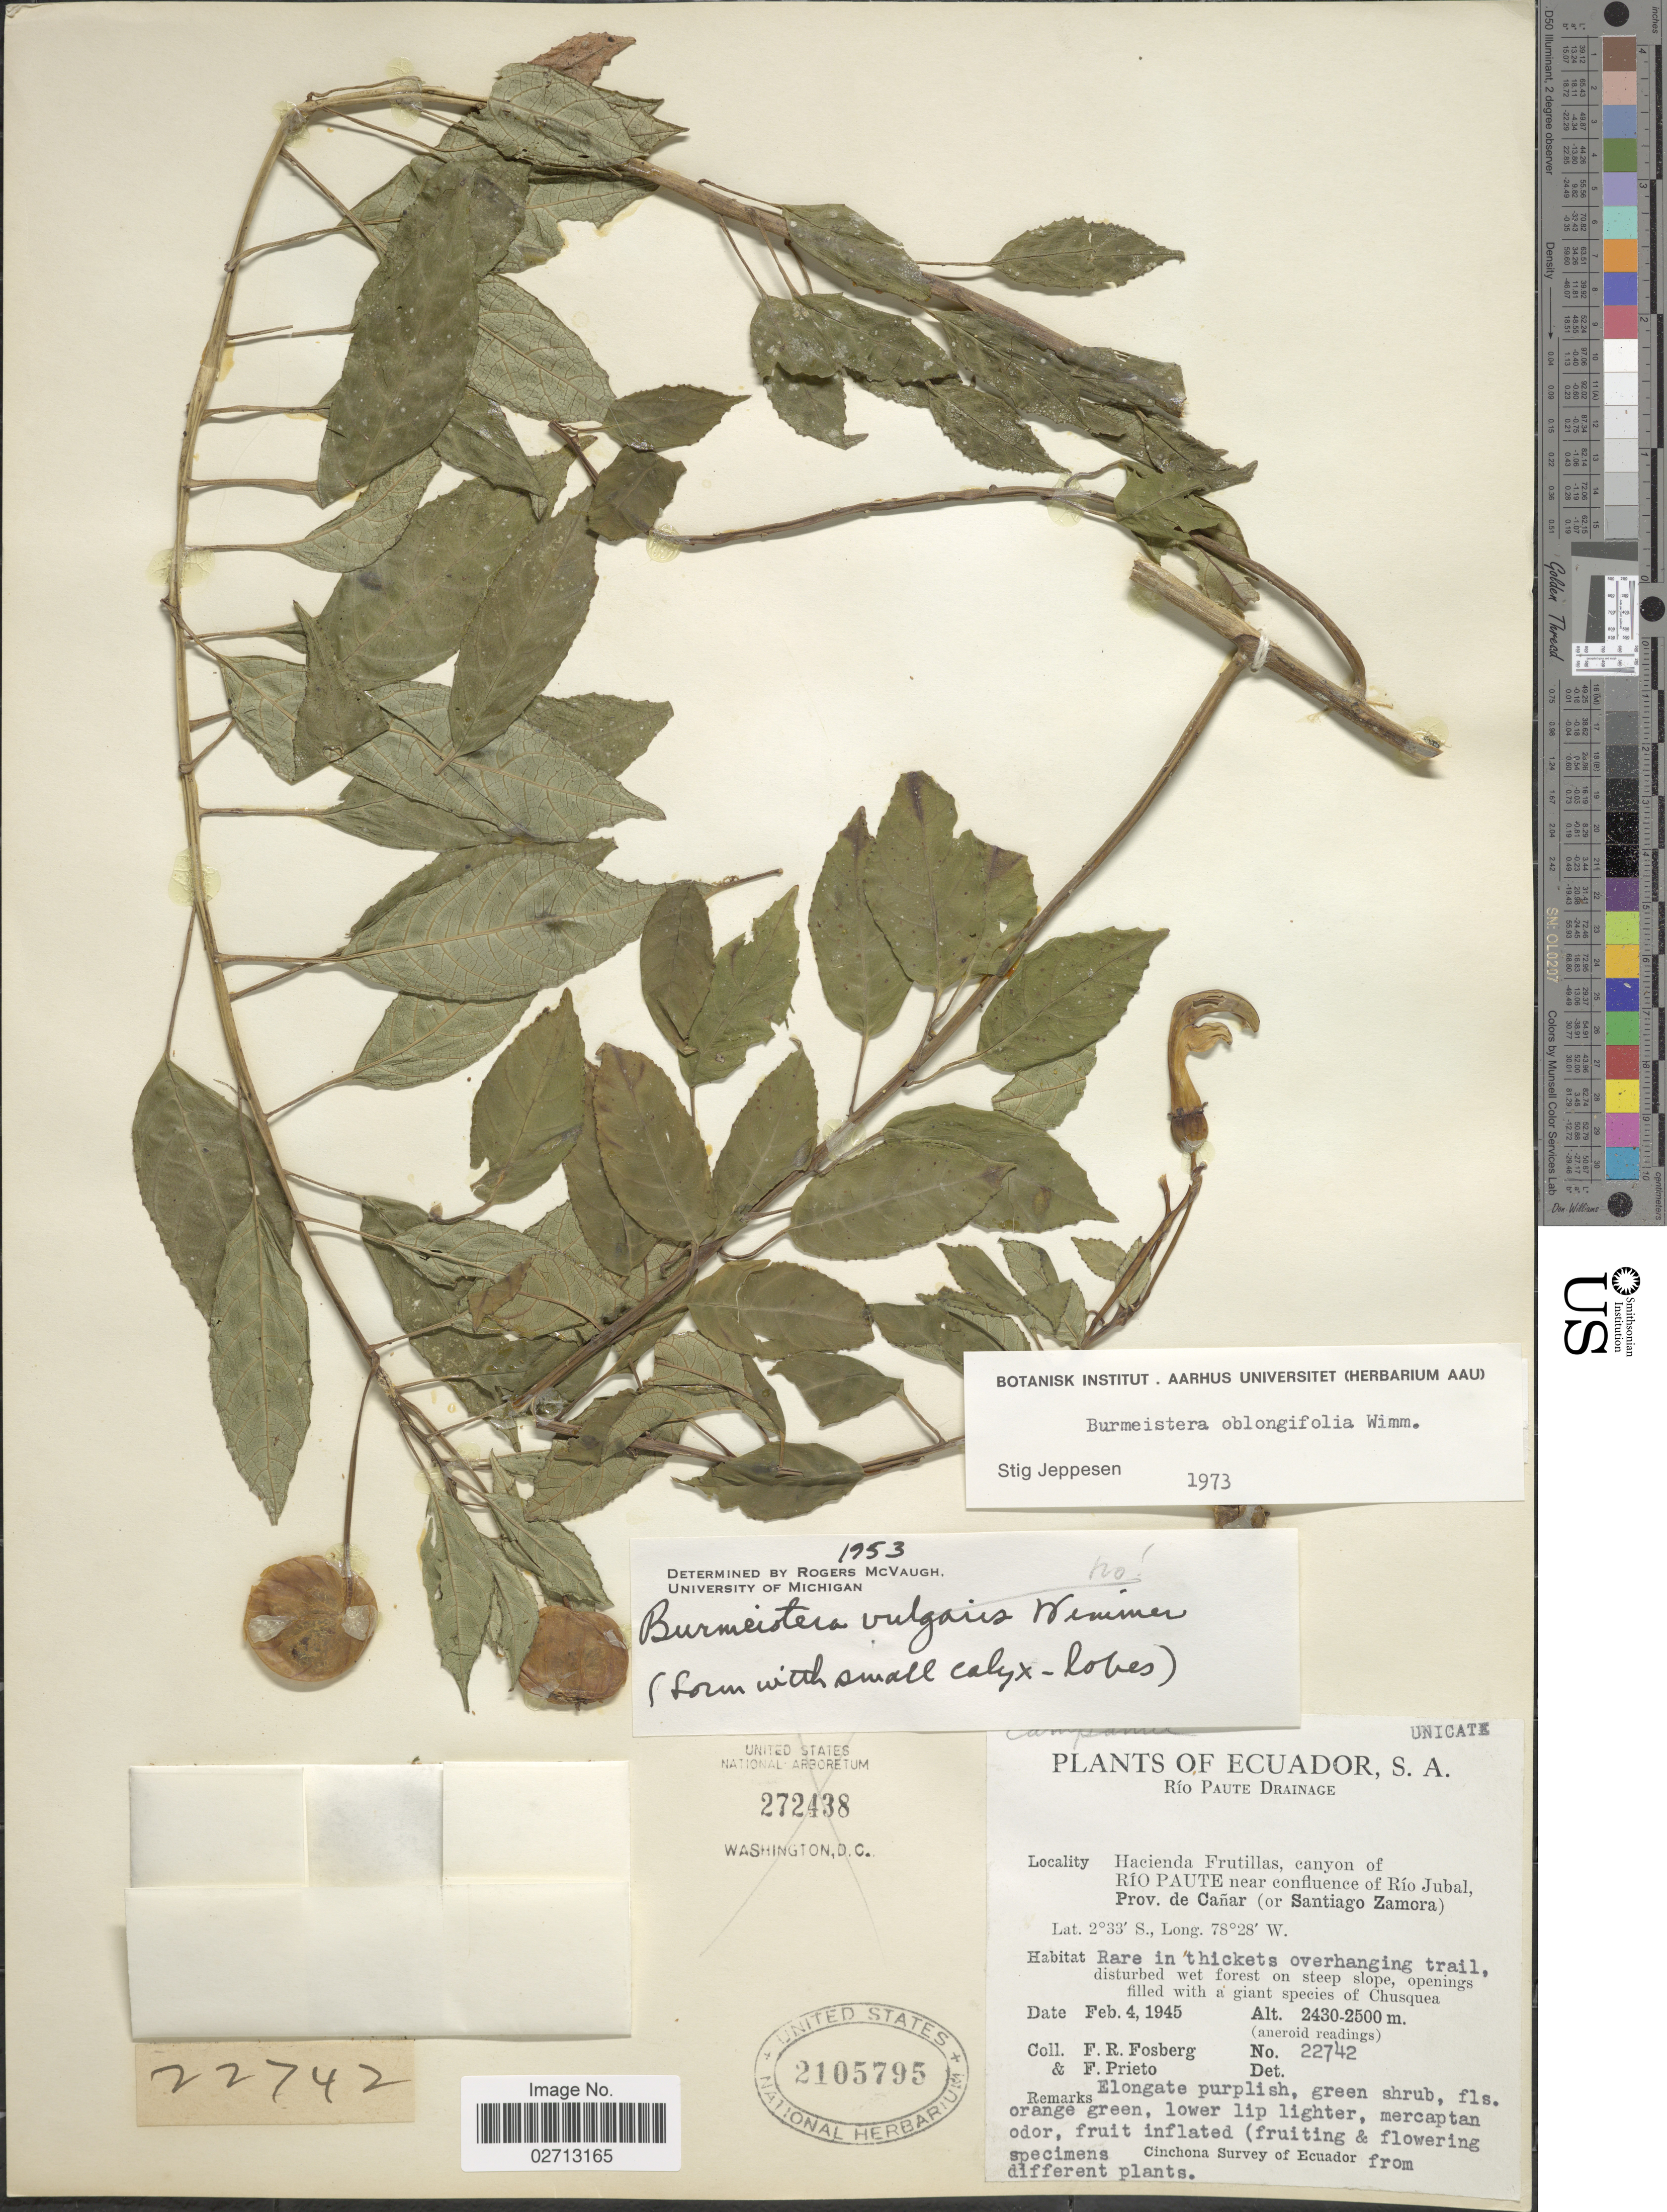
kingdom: Plantae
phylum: Tracheophyta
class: Magnoliopsida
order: Asterales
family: Campanulaceae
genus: Burmeistera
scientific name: Burmeistera oblongifolia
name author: E. Wimm.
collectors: F. R. Fosberg & F. Prieto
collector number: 22742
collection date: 1945-02-04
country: Ecuador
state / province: Cañar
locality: Río Paute Drainage. Hacienda Frutillas, canyon of Río Paute near confluence of Río Jubal, Prov. de Canãr (or Santiago Zamora).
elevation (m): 2430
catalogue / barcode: US 2105795